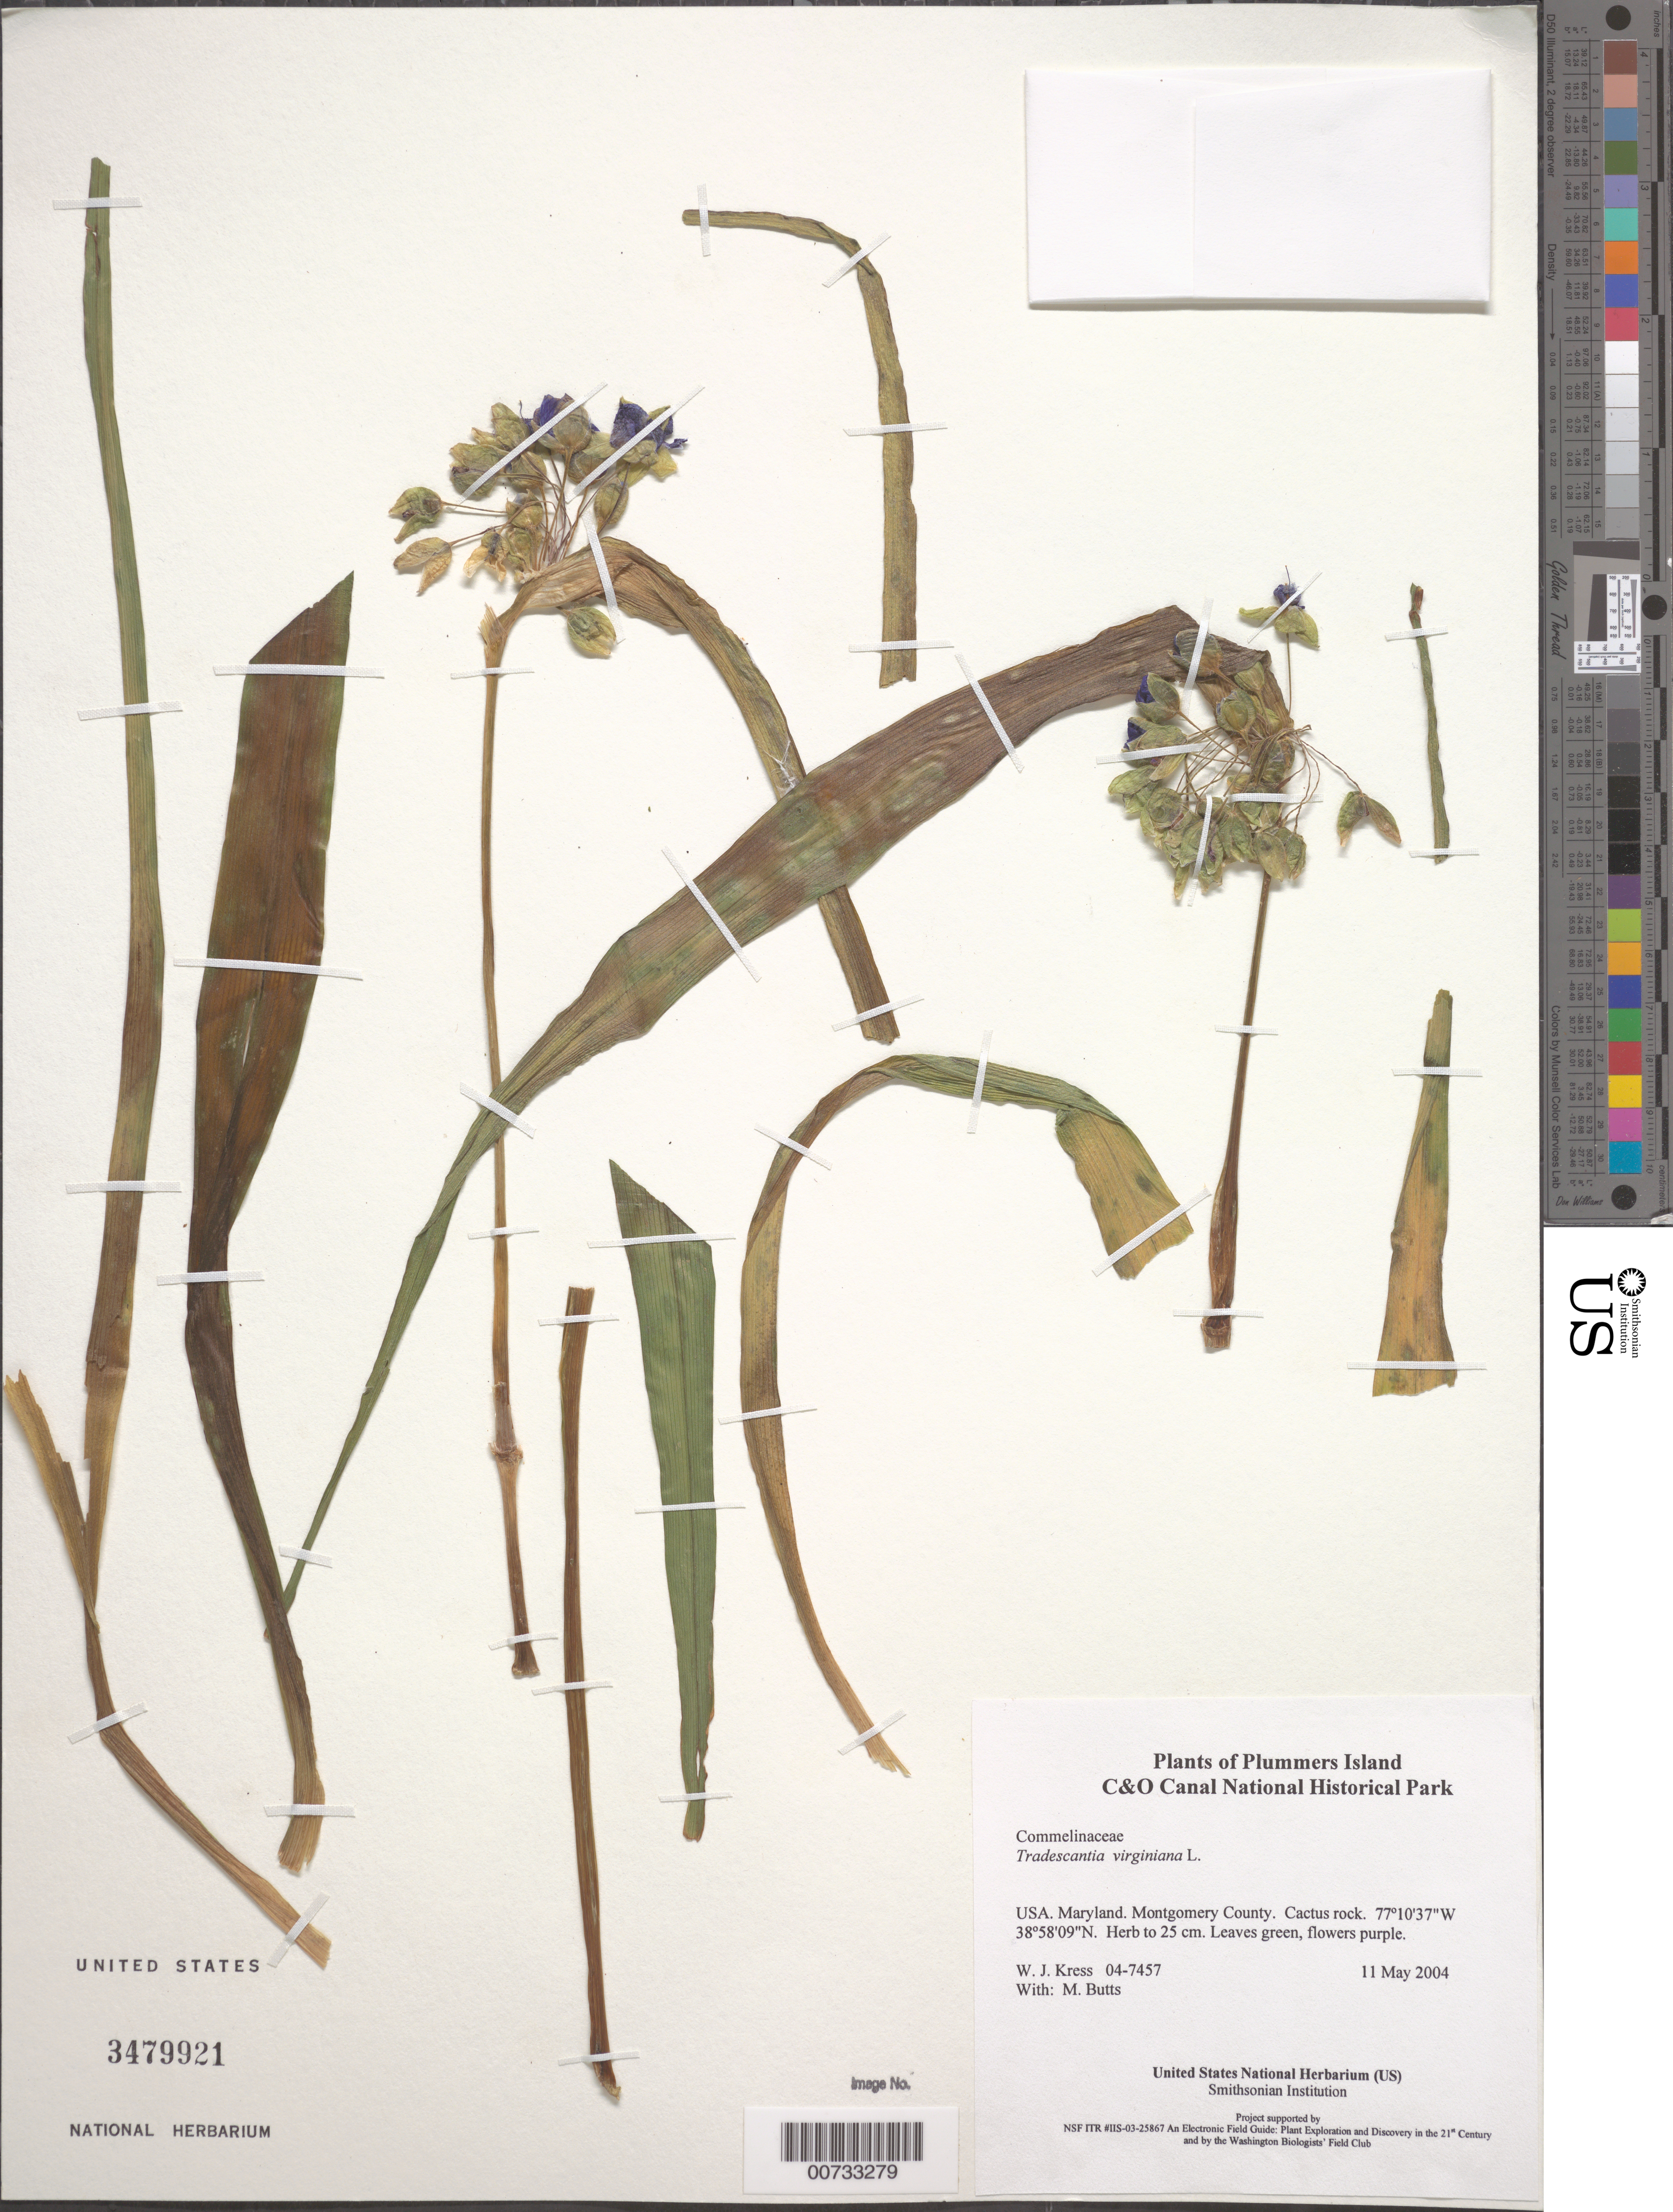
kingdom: Plantae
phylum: Tracheophyta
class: Liliopsida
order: Commelinales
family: Commelinaceae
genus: Tradescantia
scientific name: Tradescantia virginiana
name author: L.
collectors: W. J. Kress & M. B. Butts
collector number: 04-7457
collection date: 2004-05-11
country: United States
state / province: Maryland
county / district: Montgomery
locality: Chesapeake and Ohio Canal National Historical Park, Plummers Island, cactus rock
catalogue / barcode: US 3479921